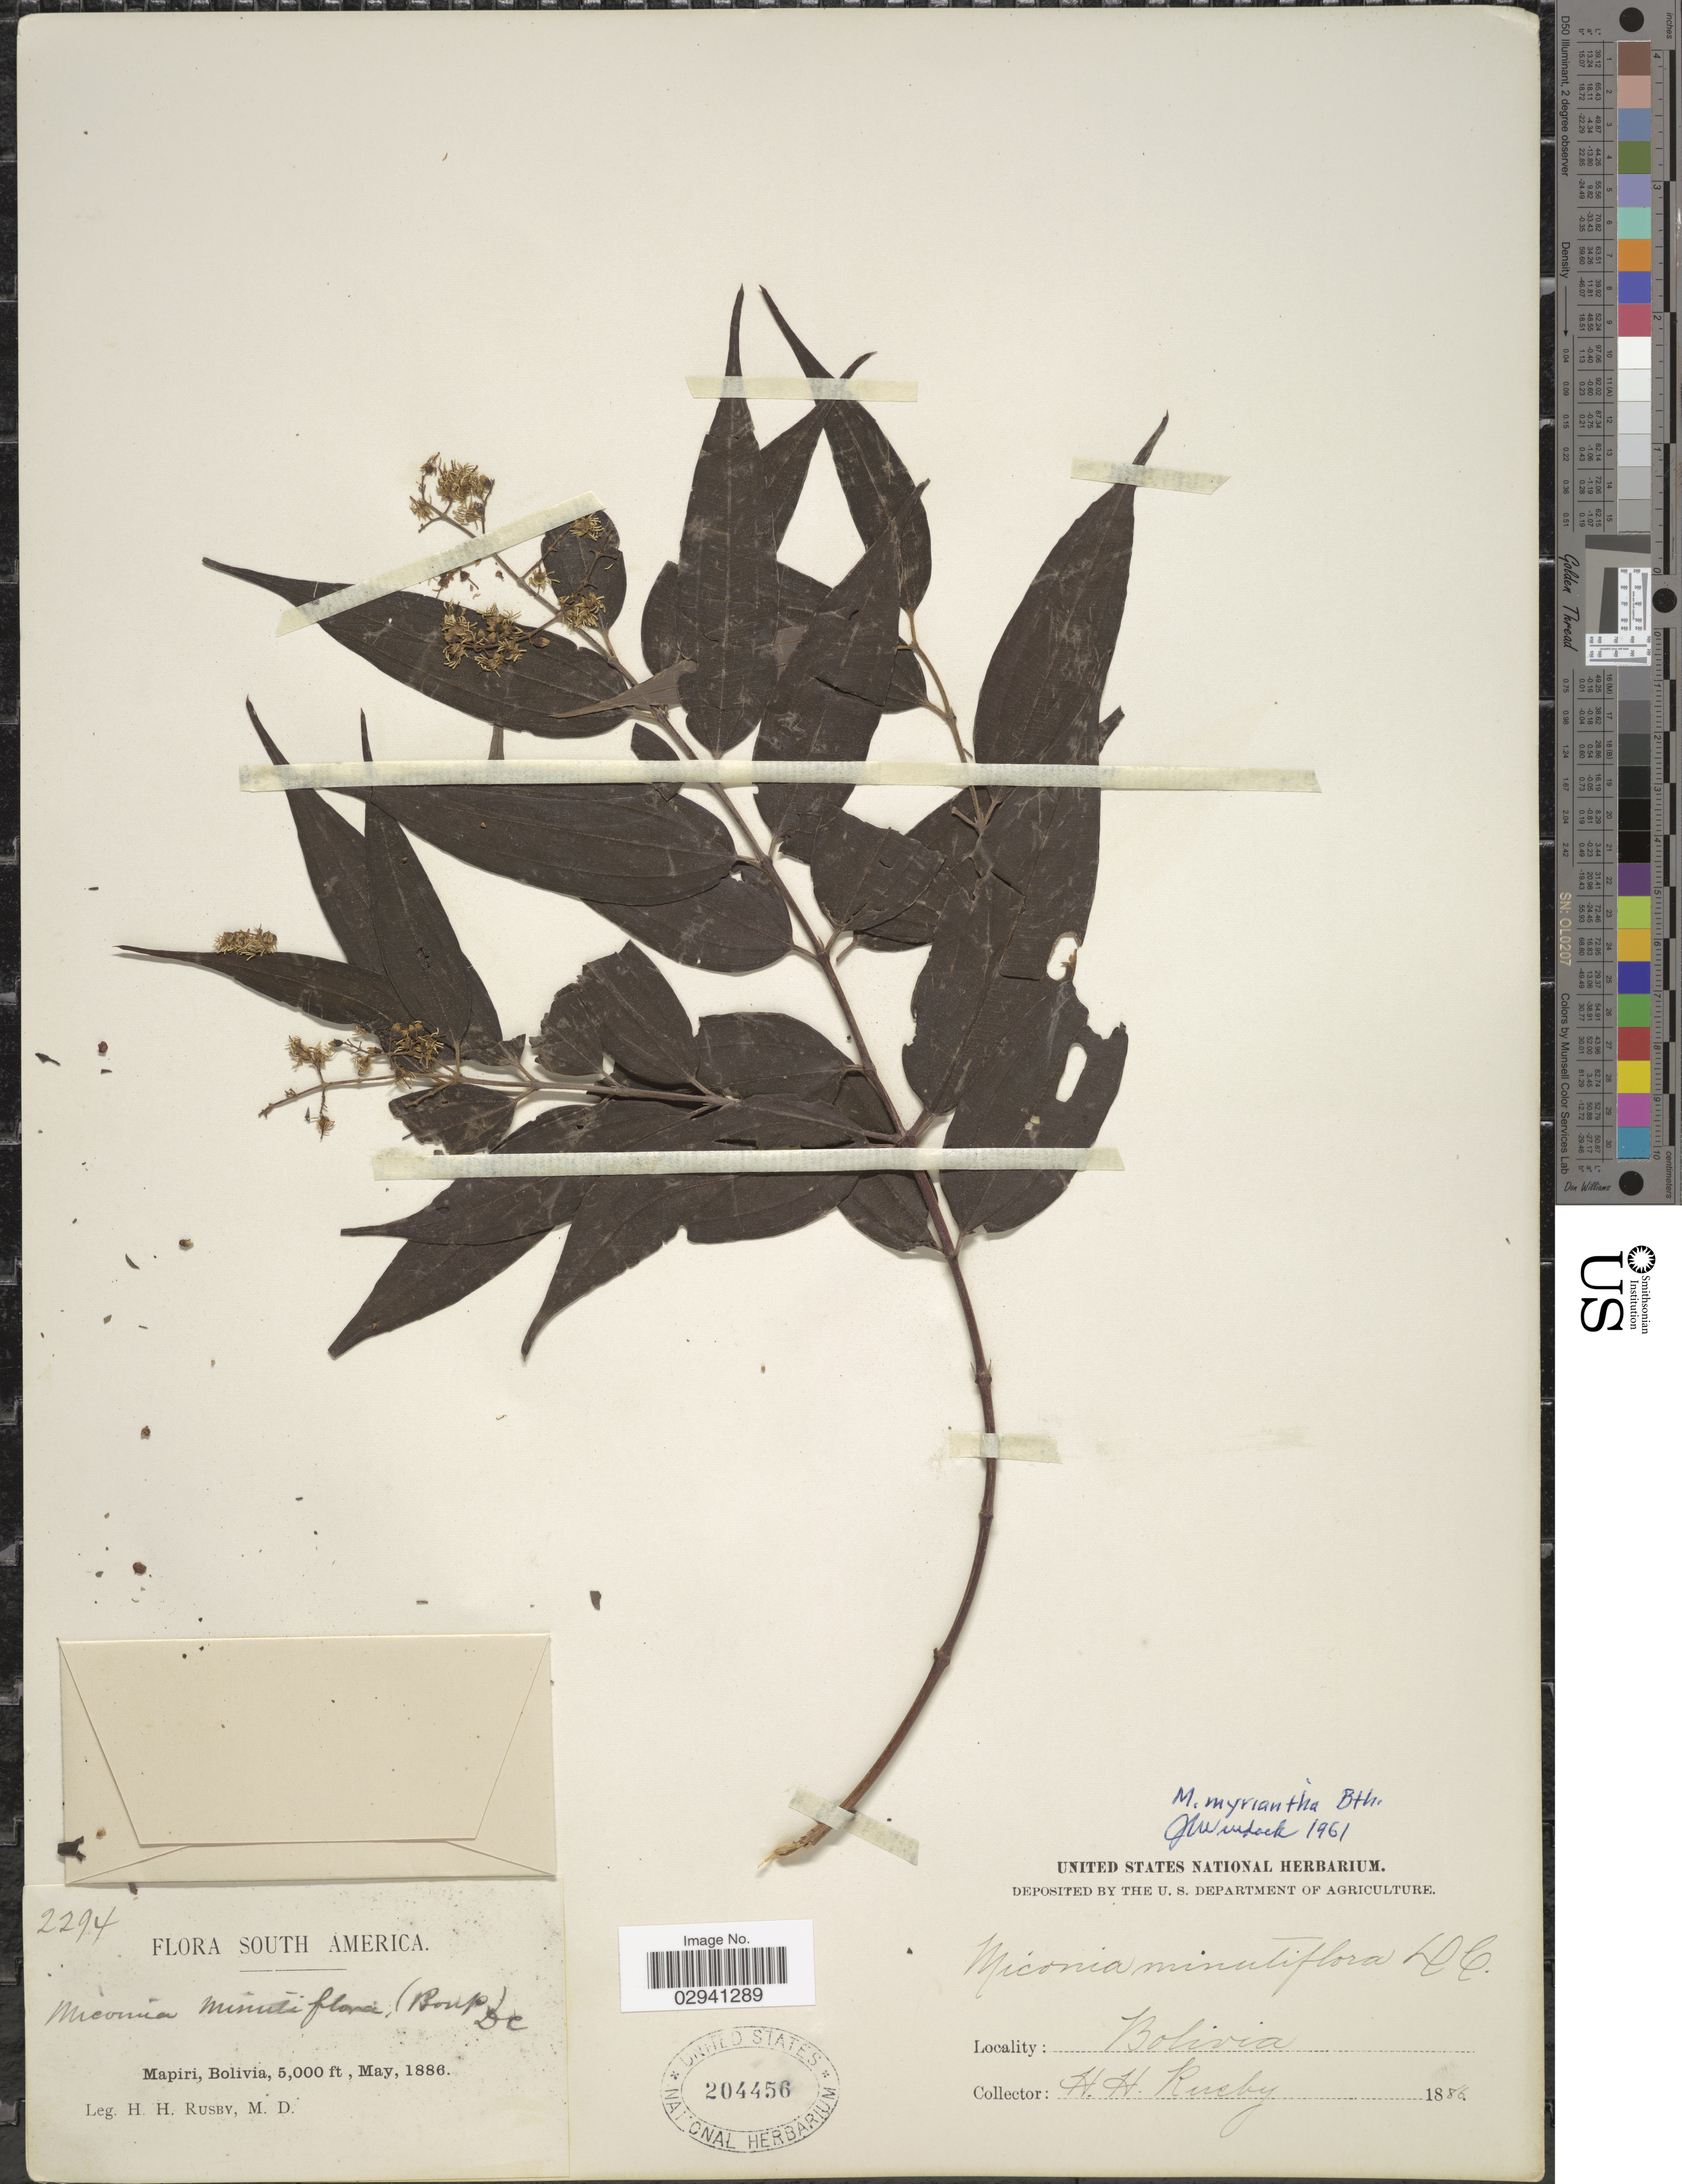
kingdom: Plantae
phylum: Tracheophyta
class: Magnoliopsida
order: Myrtales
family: Melastomataceae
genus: Miconia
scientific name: Miconia myriantha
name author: Benth.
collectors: H. H. Rusby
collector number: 2294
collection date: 1886-05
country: Bolivia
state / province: La Páz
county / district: Larecaja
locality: Mapiri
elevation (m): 1524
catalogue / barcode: US 204456